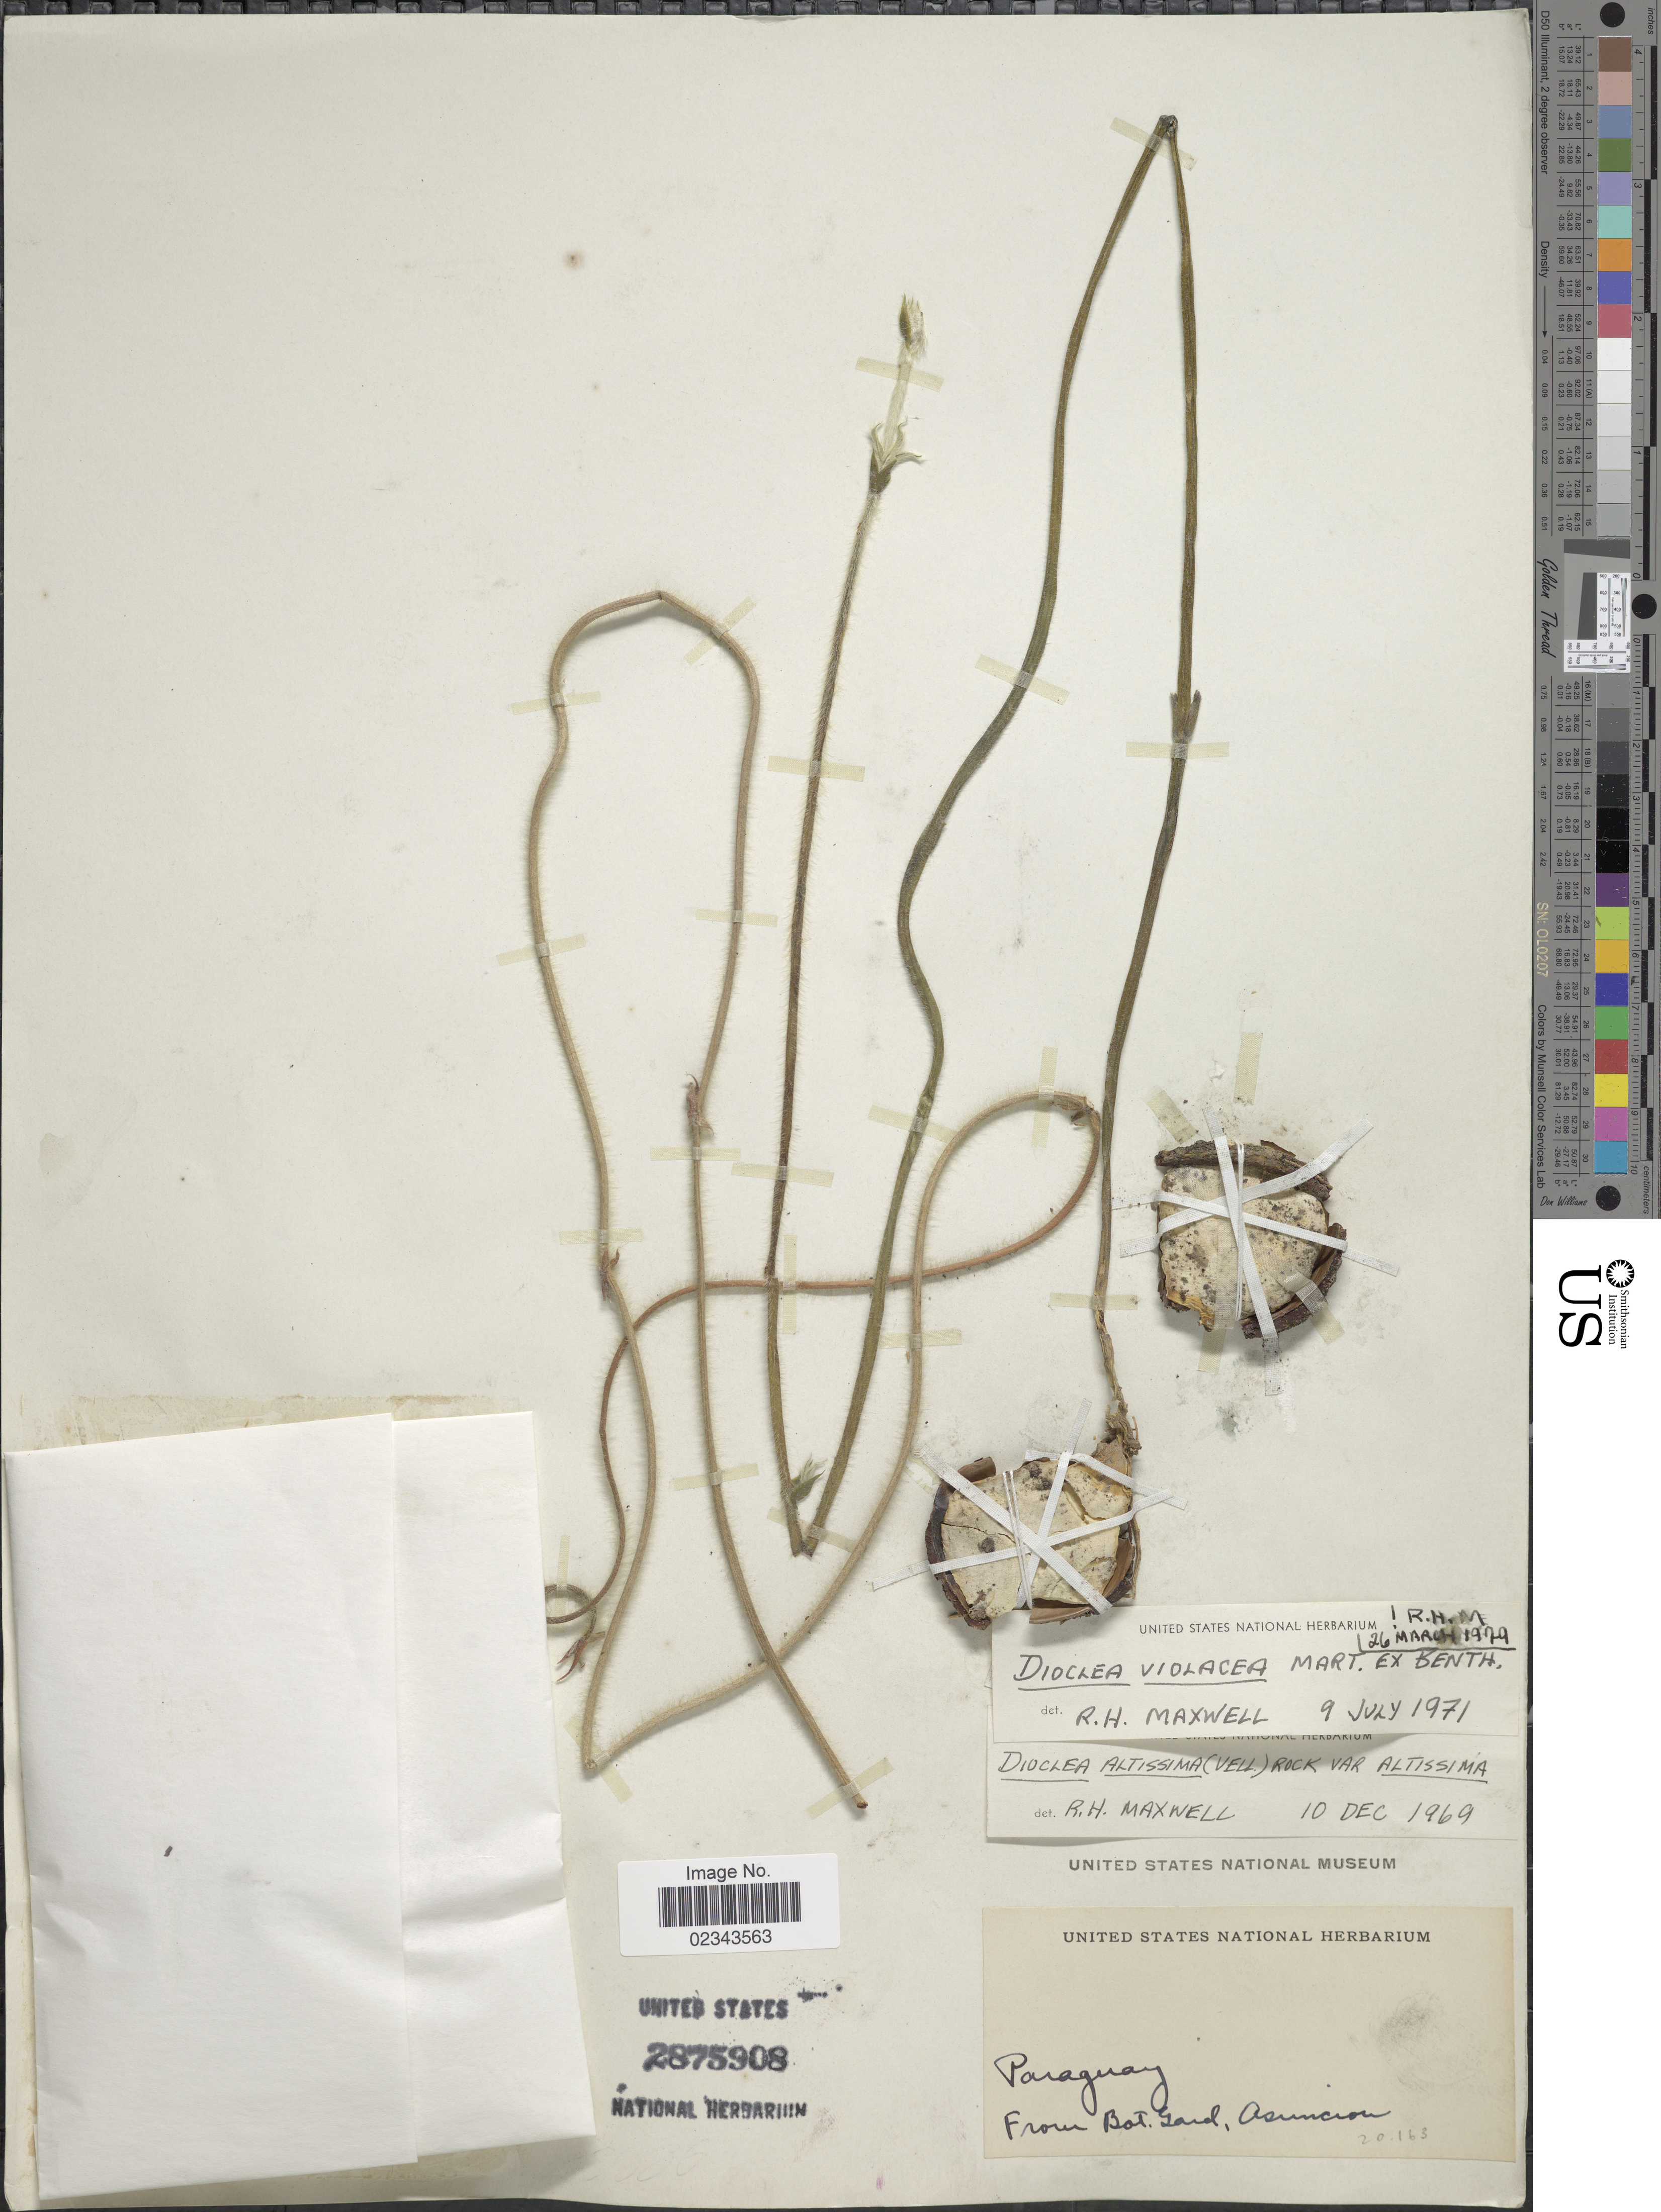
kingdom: Plantae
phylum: Tracheophyta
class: Magnoliopsida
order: Fabales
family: Fabaceae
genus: Macropsychanthus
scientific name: Macropsychanthus violaceus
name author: (Mart. ex Benth.) L.P. Queiroz & Snak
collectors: ex herb. United States National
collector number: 20163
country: Paraguay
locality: From Bot. Gard. Asuncion.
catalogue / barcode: US 2875908